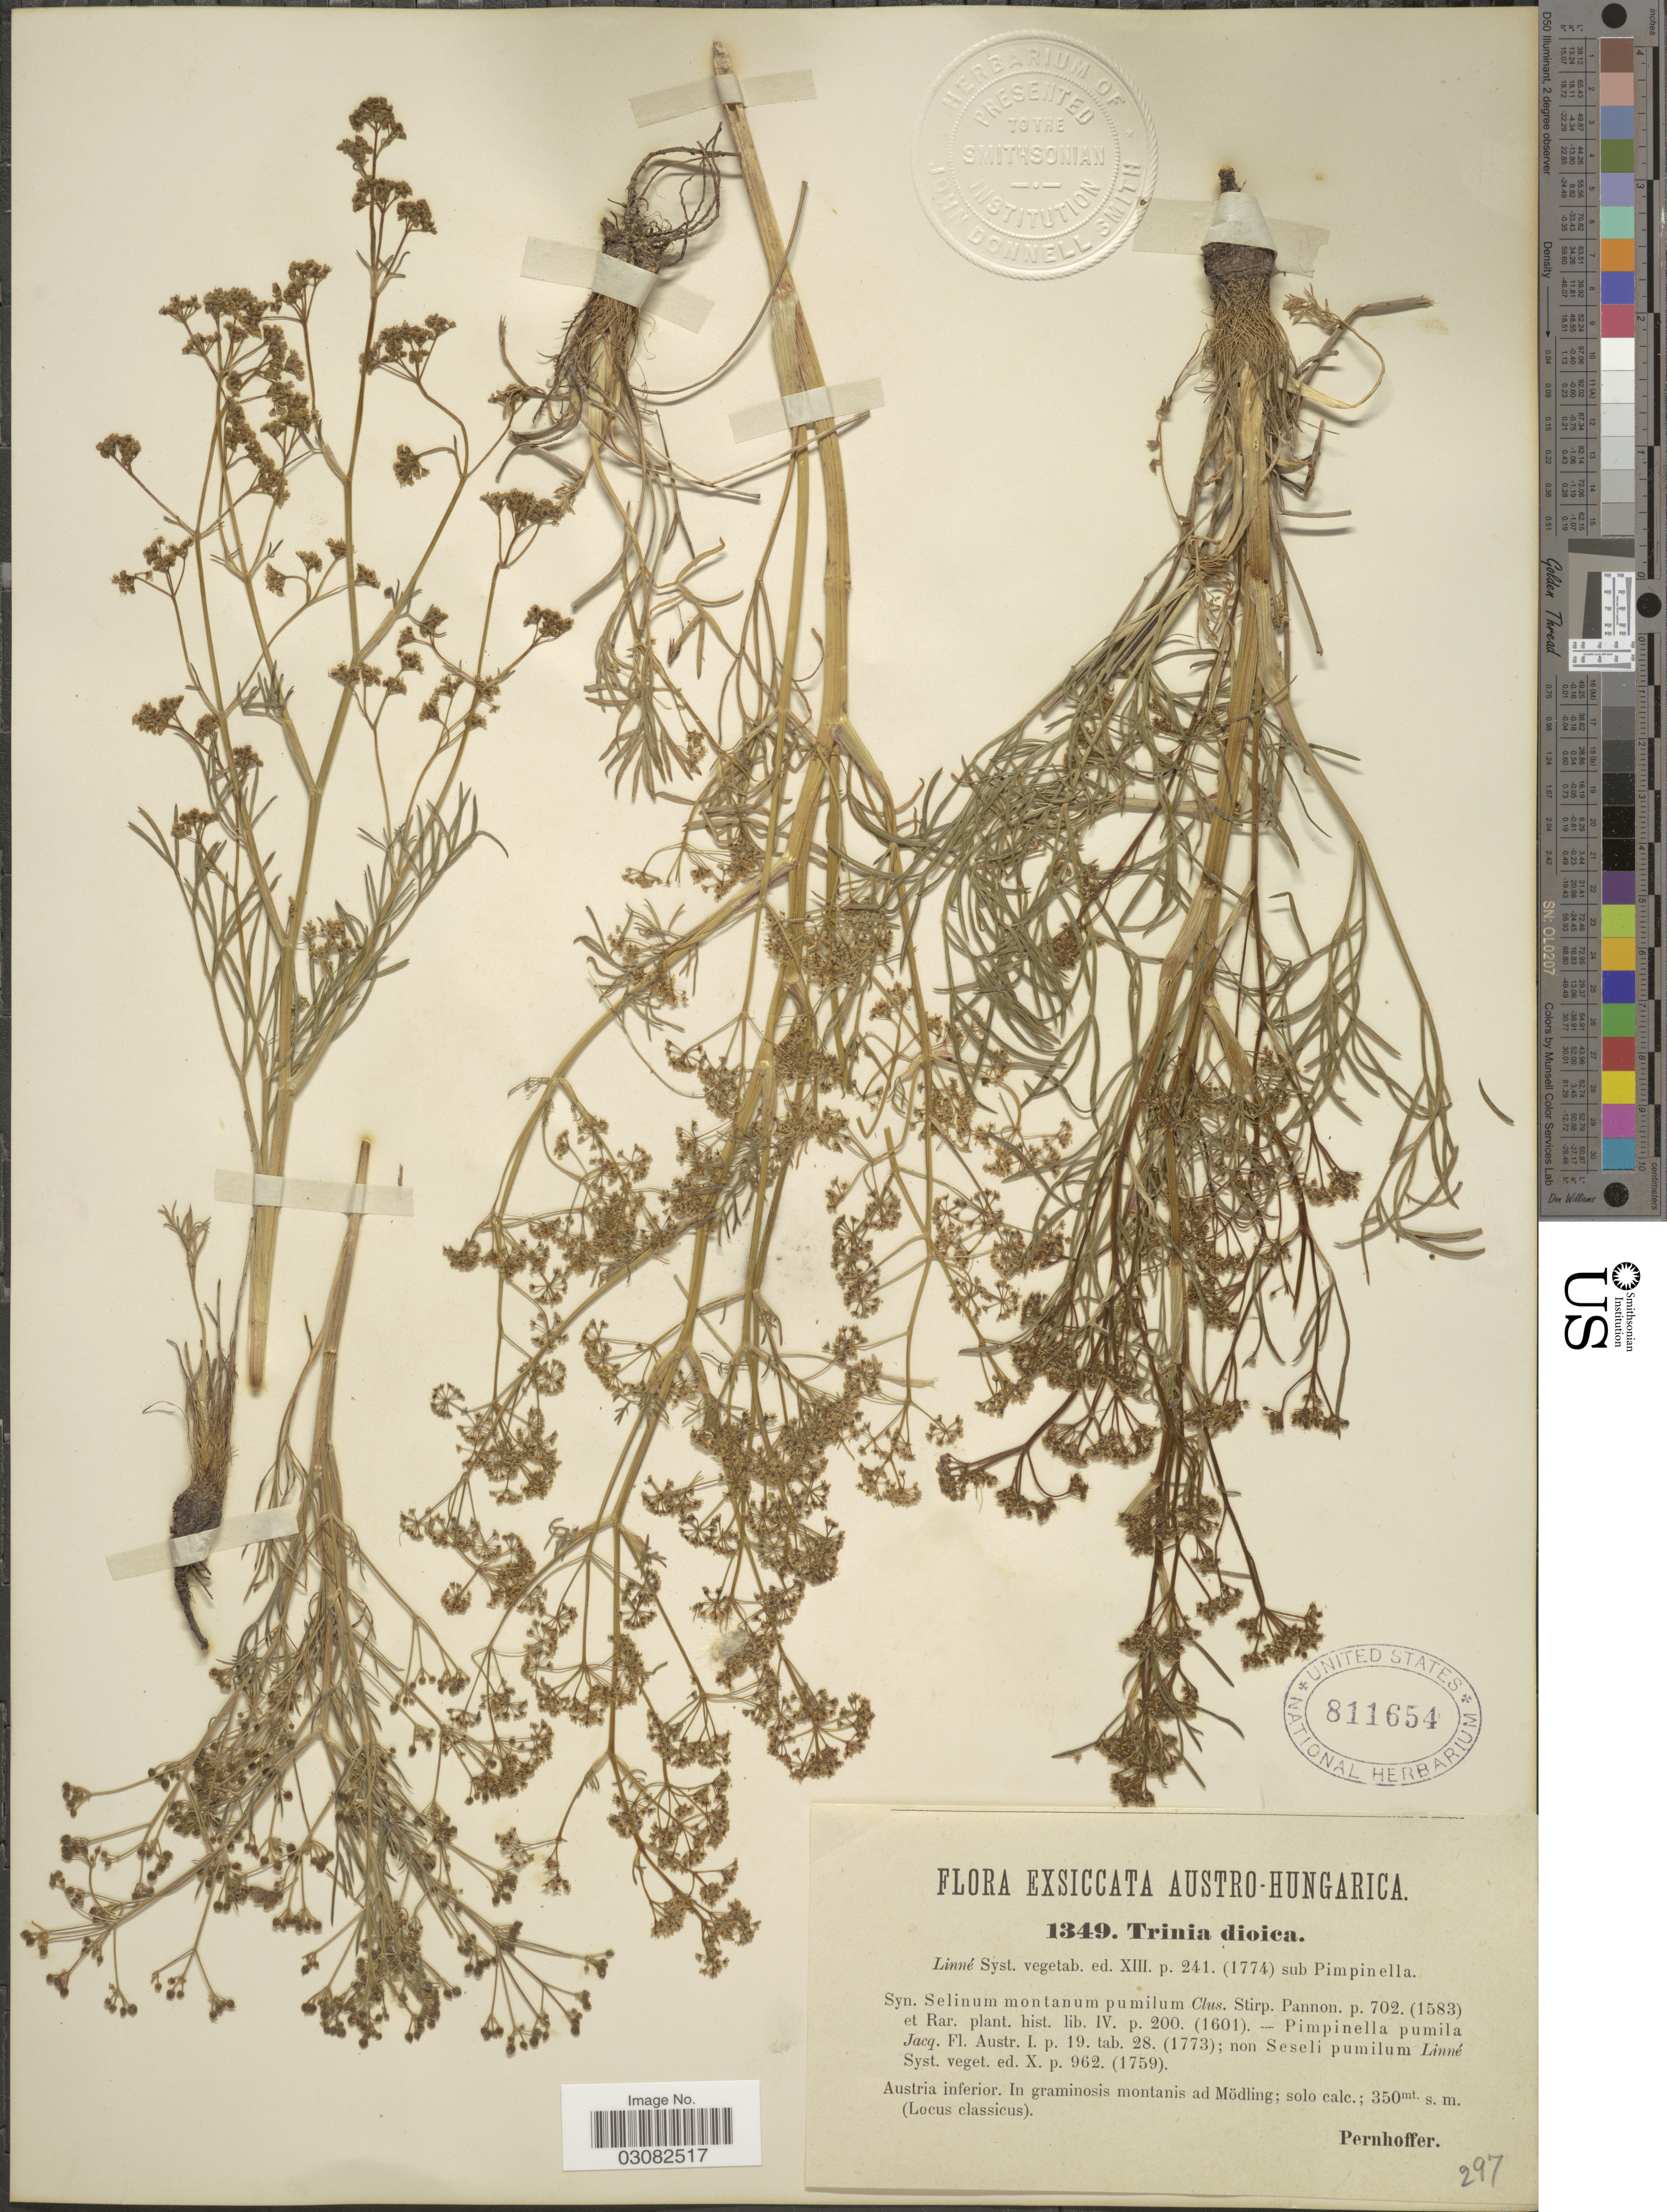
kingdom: Plantae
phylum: Tracheophyta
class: Magnoliopsida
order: Apiales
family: Apiaceae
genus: Trinia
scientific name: Trinia dioica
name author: Fourr.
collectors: Pernhoffer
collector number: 1349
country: Austria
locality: Austro-Hungarica. Austria inferior. In graminosis montanis ad Mödling.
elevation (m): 350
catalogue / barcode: US 811654